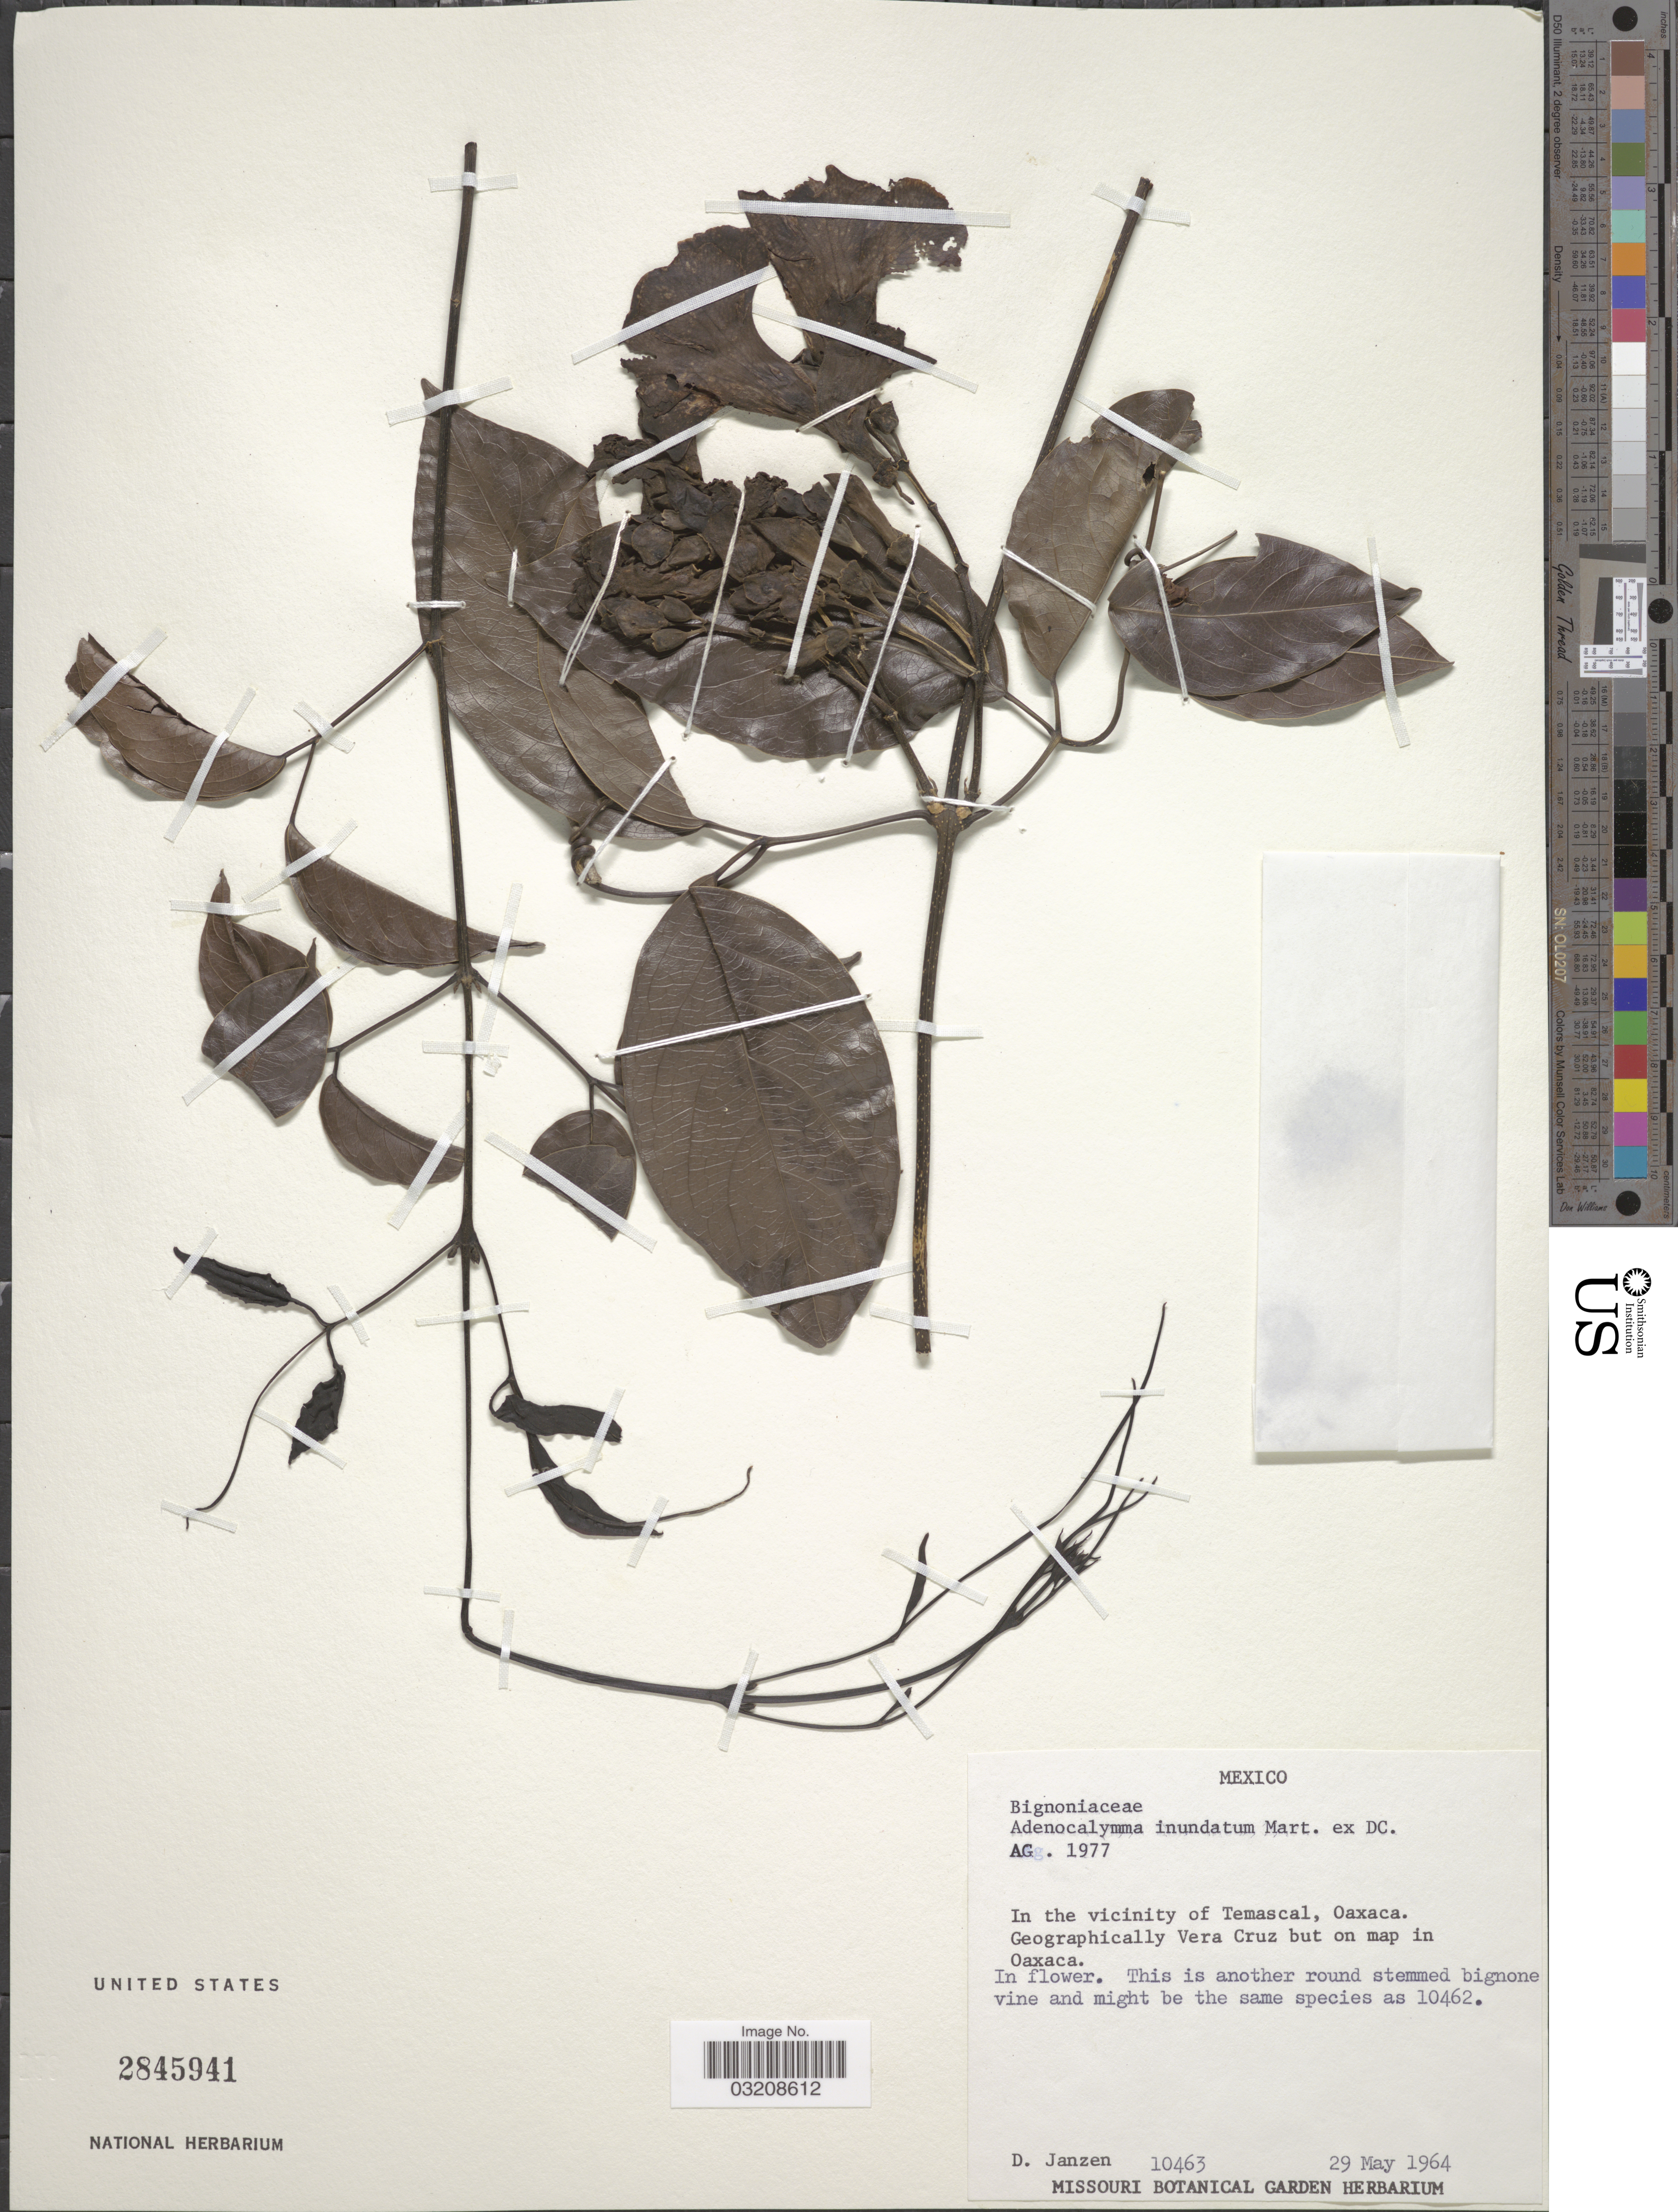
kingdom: Plantae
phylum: Tracheophyta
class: Magnoliopsida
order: Lamiales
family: Bignoniaceae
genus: Adenocalymma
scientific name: Adenocalymma inundatum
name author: Mart. ex DC.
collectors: D. Janzen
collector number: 10463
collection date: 1964-05-29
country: Mexico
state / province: Oaxaca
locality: In the vicinity of Temascal, Oaxaca. Vera Cruz [unsure placement]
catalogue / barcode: US 2845941